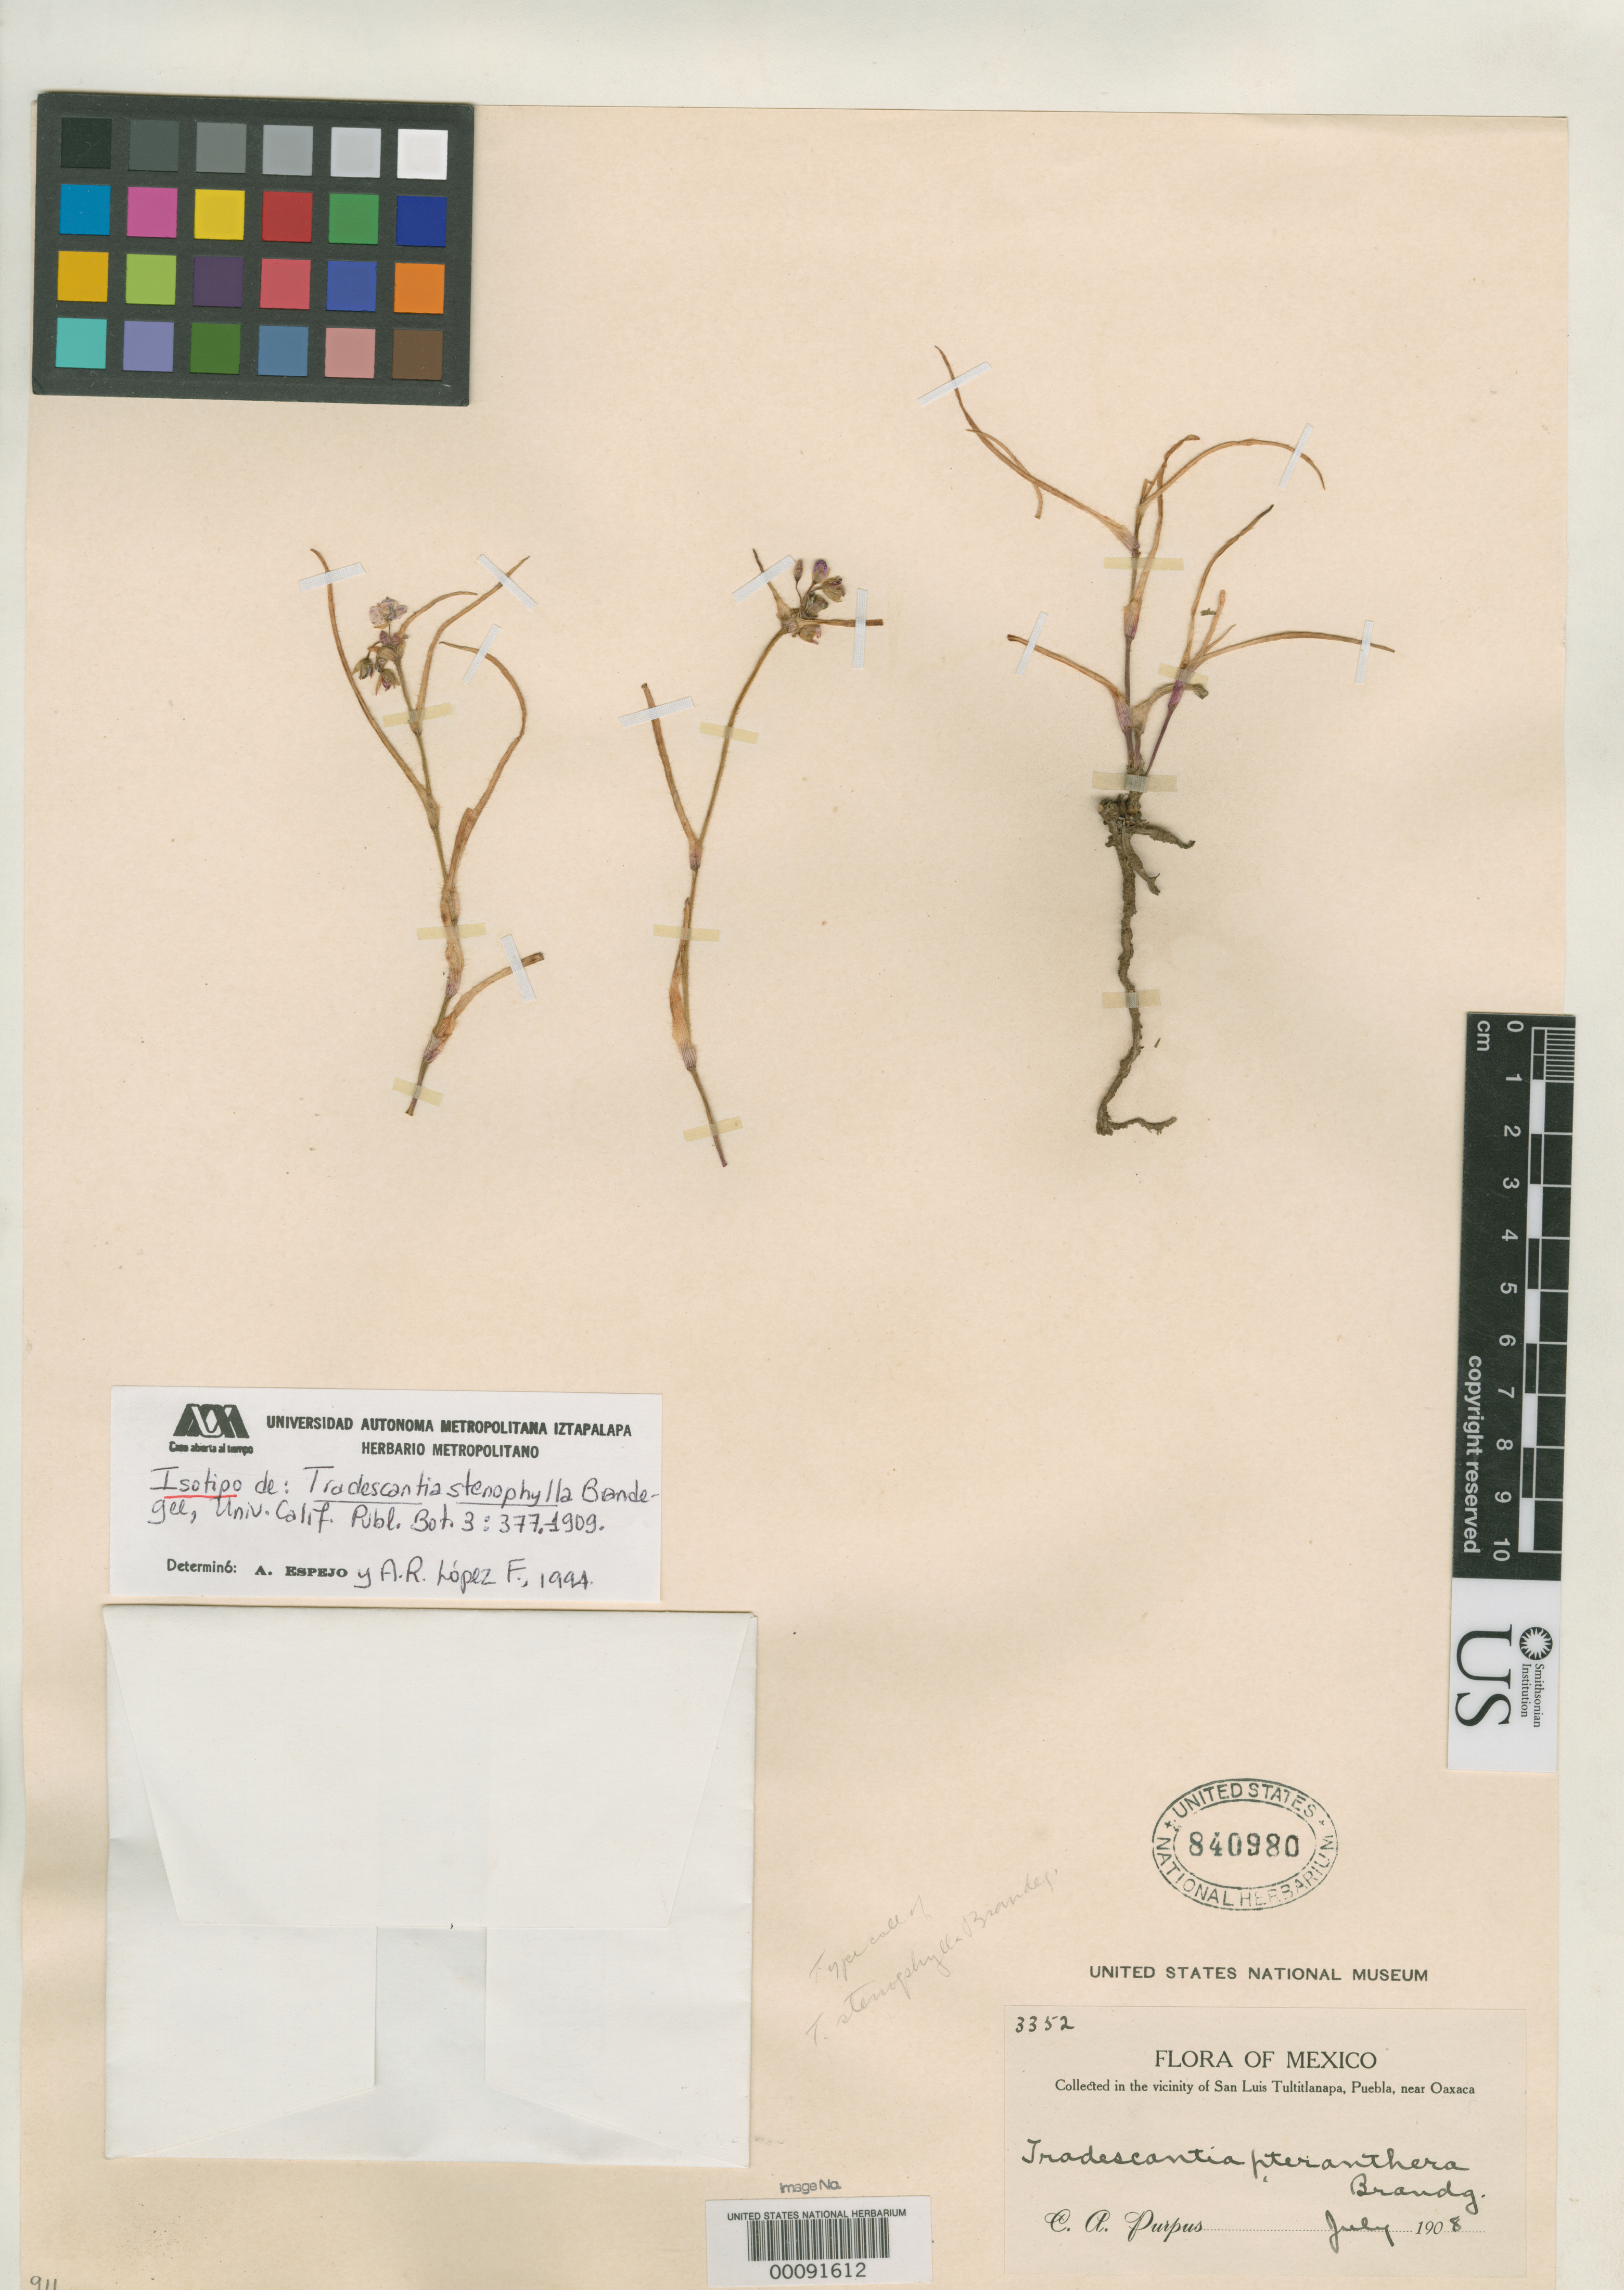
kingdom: Plantae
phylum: Tracheophyta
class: Liliopsida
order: Commelinales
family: Commelinaceae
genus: Tradescantia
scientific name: Tradescantia stenophylla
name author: Brandegee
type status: Isotype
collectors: C. A. Purpus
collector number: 3352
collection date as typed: Jul 1908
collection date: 1908-07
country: Mexico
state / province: Puebla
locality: Vicinity of San Luis Tultitlanapa, near Oaxaca.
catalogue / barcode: US 840980